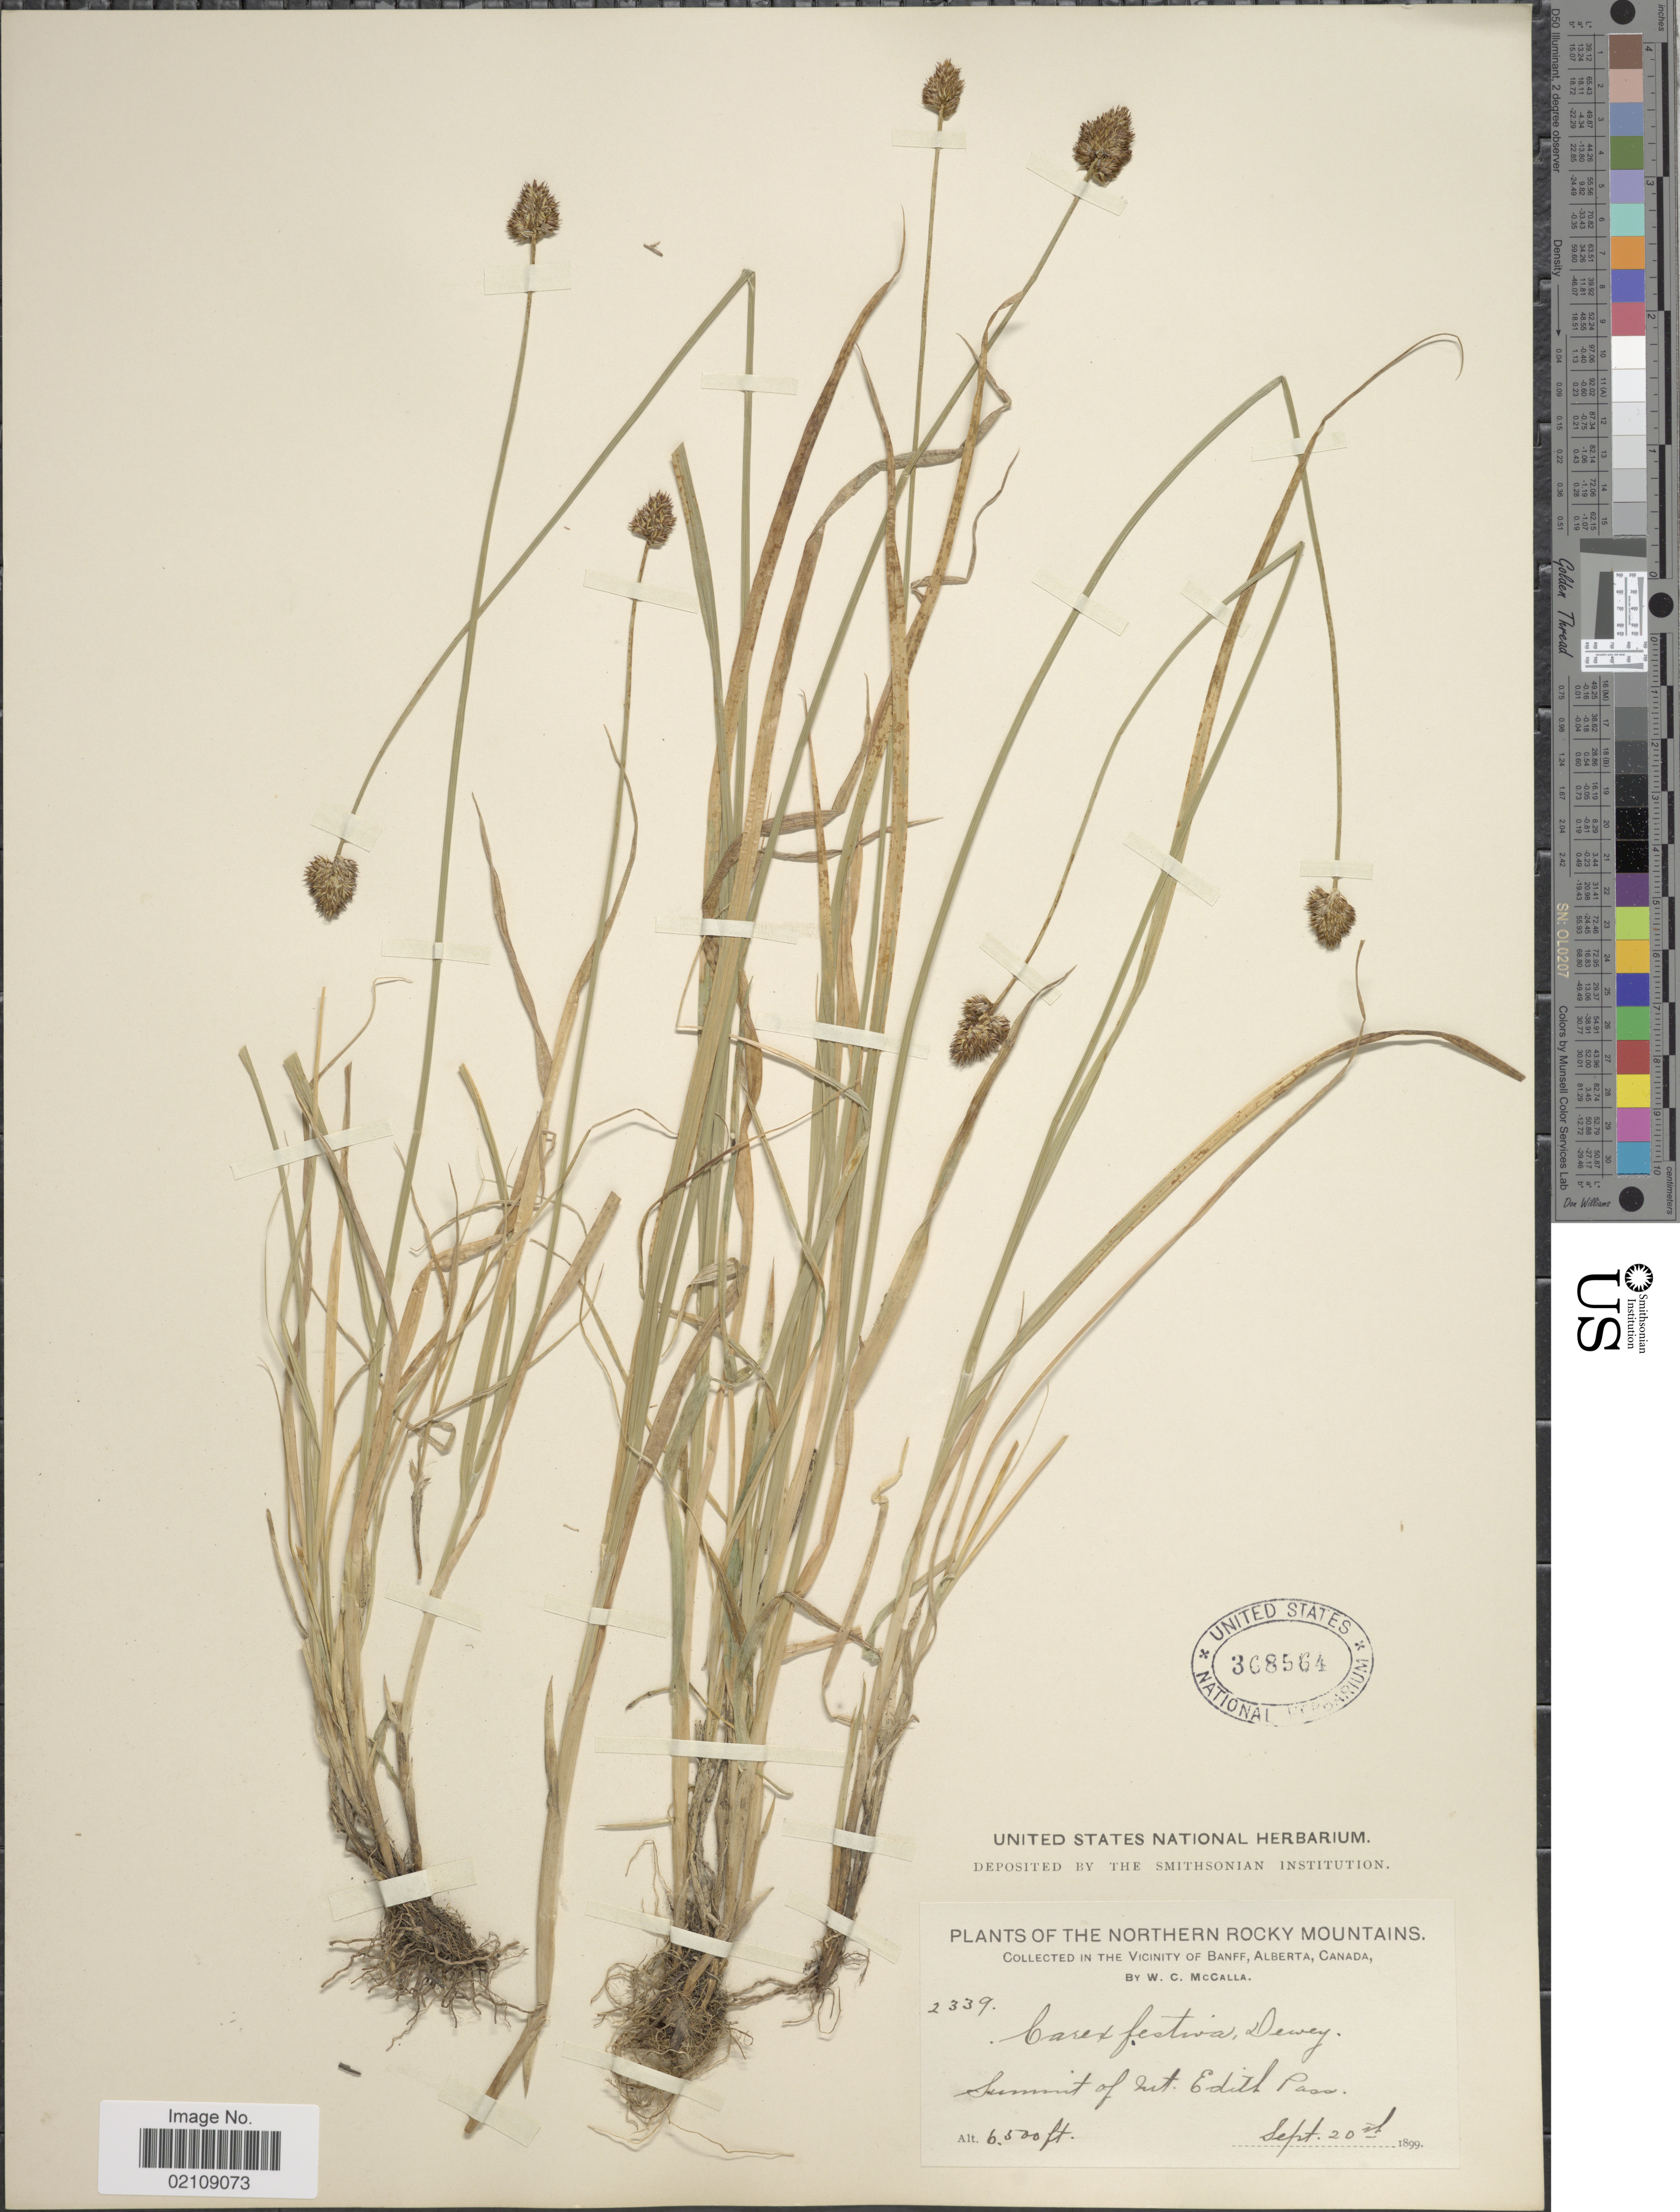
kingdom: Plantae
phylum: Tracheophyta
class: Liliopsida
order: Poales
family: Cyperaceae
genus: Carex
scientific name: Carex pachystachya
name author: Cham. ex Steud.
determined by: Strong, Mark T., (BOT), Smithsonian Institution - National Museum of Natural History (UNITED STATES)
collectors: W. McCalla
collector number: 2339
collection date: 1899-09-20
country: Canada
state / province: Alberta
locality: Northern Rocky Mountains. Vicinity of Banff. Summit of Mt. Edith Pass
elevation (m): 1981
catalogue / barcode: US 368564